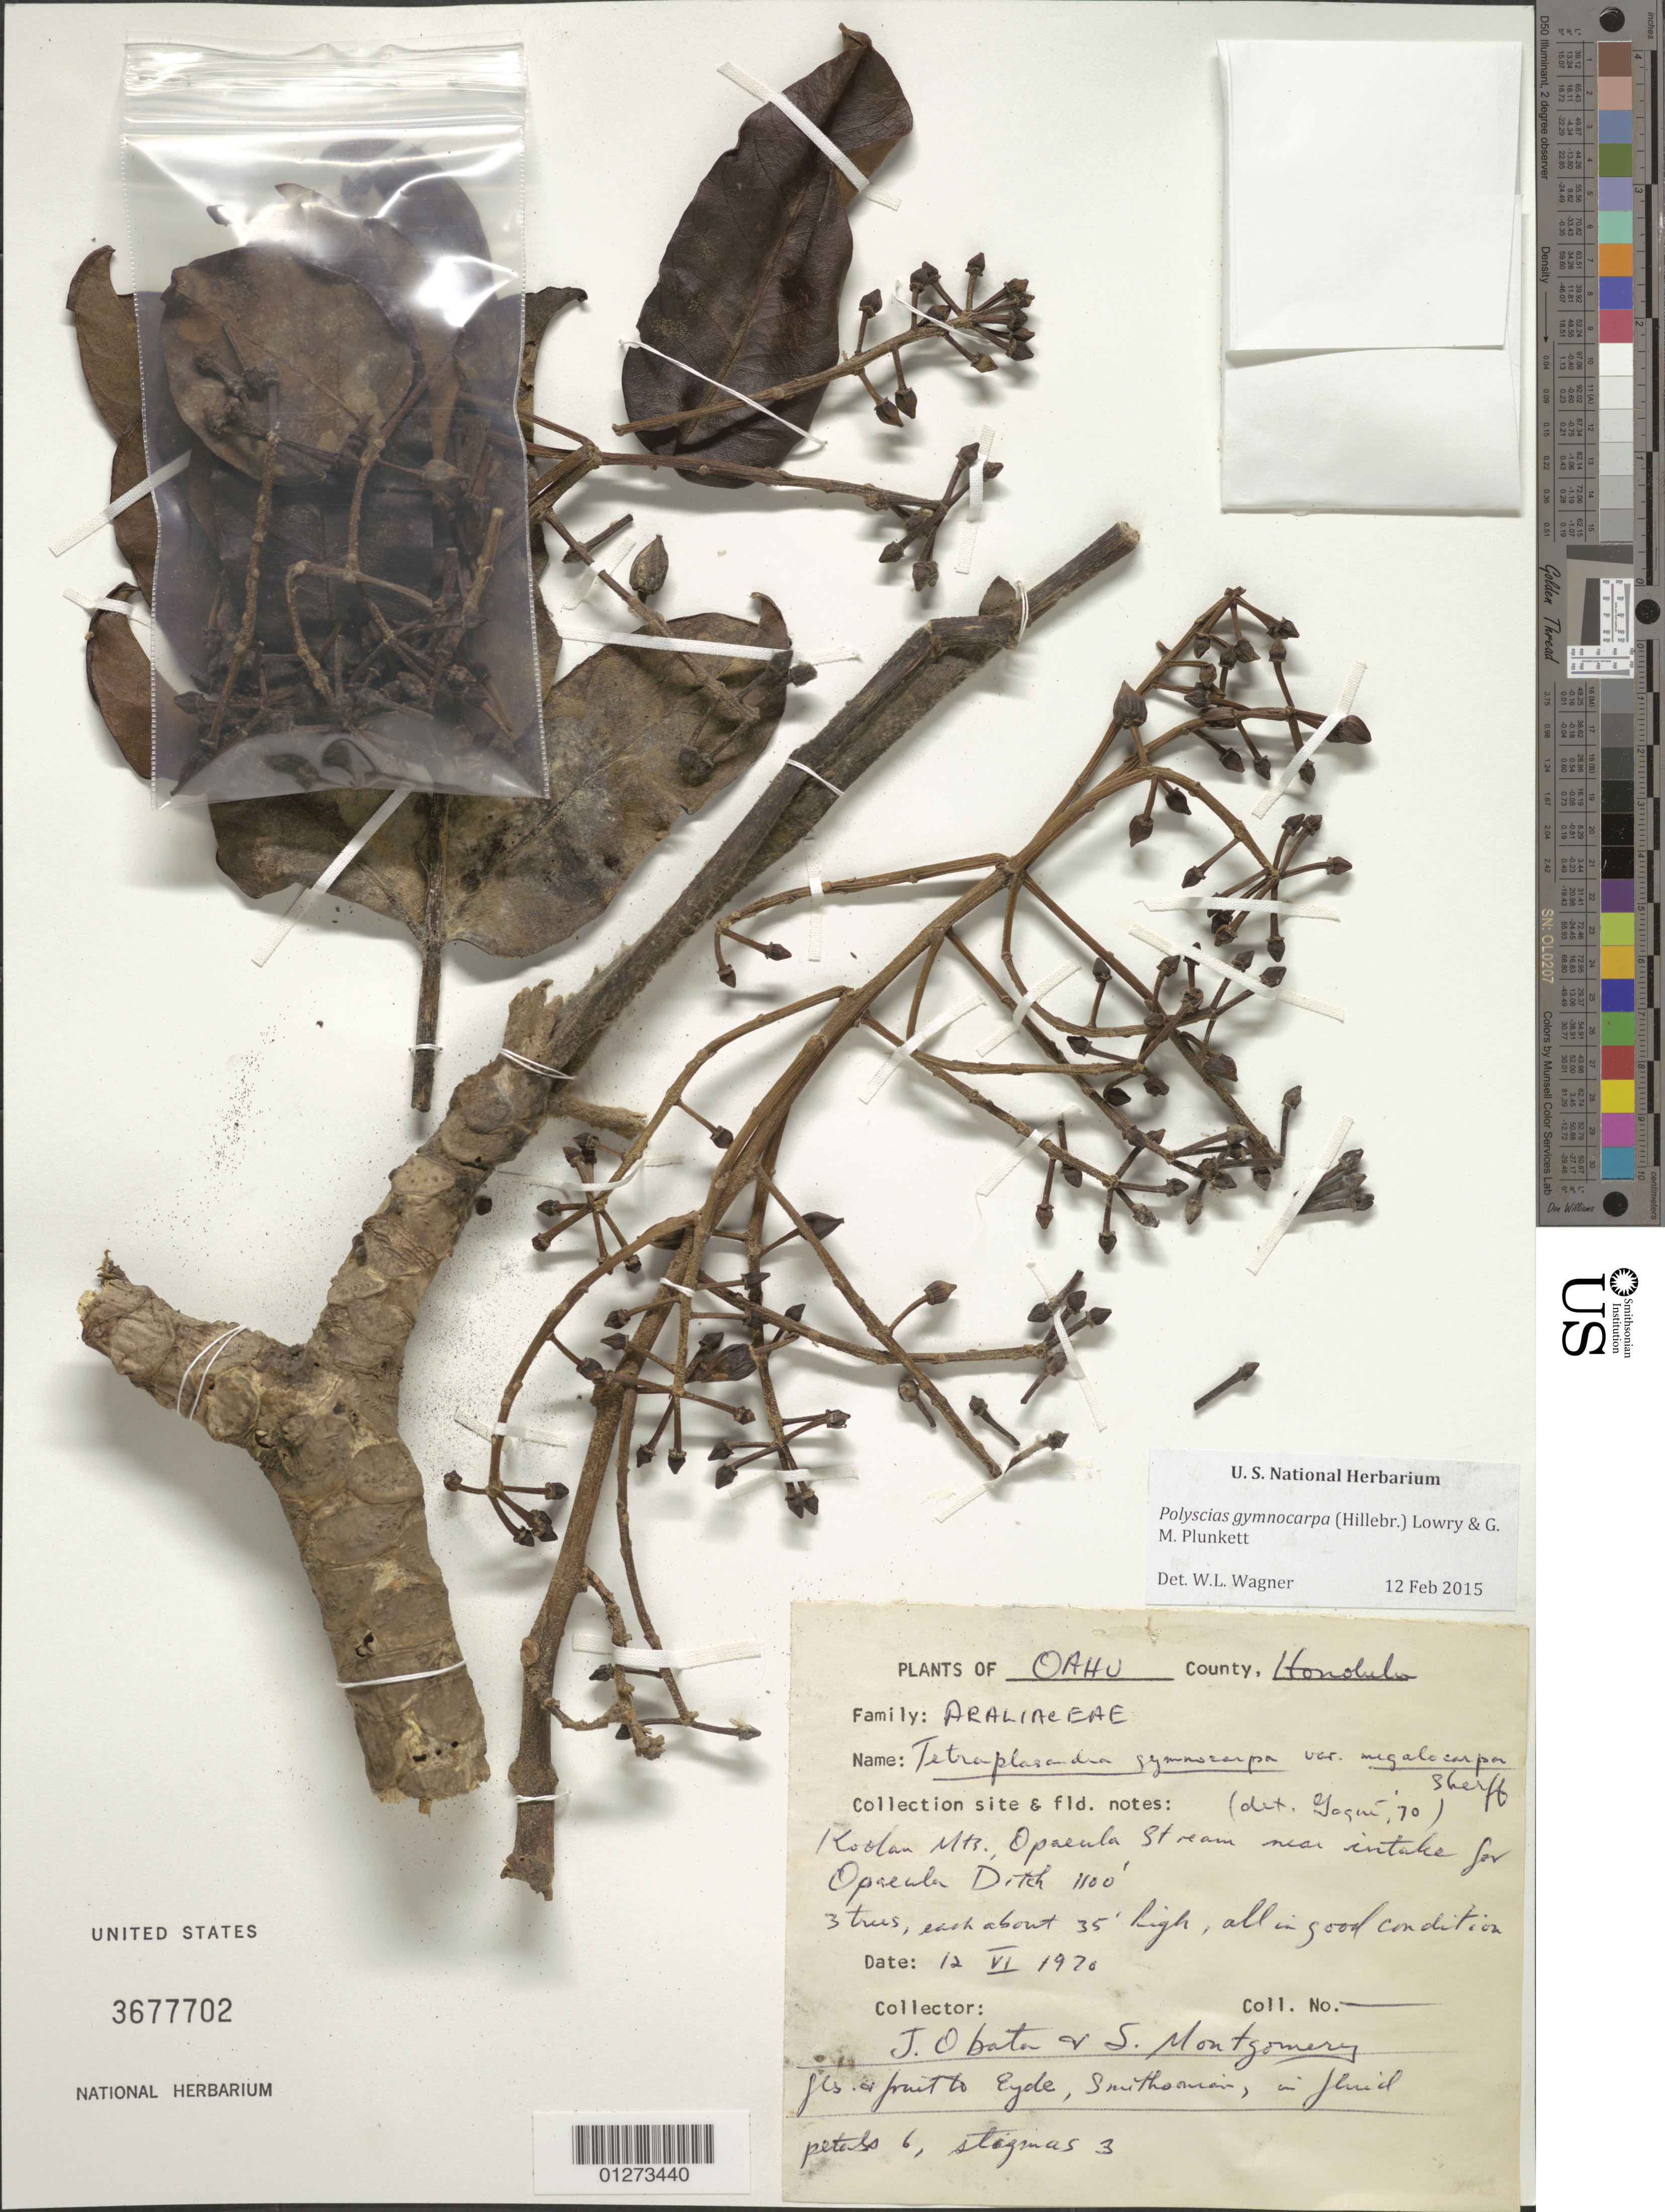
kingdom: Plantae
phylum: Tracheophyta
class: Magnoliopsida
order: Apiales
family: Araliaceae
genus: Polyscias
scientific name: Polyscias gymnocarpa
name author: (Hillebr.) Lowry & G. M. Plunkett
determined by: Gagne, W. C.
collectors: J. Obata & S. Montgomery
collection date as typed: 12.VI.1970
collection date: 1970-06-12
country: United States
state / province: Hawaii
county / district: Honolulu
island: Oahu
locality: Koolau Mts., Opaeula Stream, near intake for Opaeula ditch.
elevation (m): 335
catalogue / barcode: US 3677702